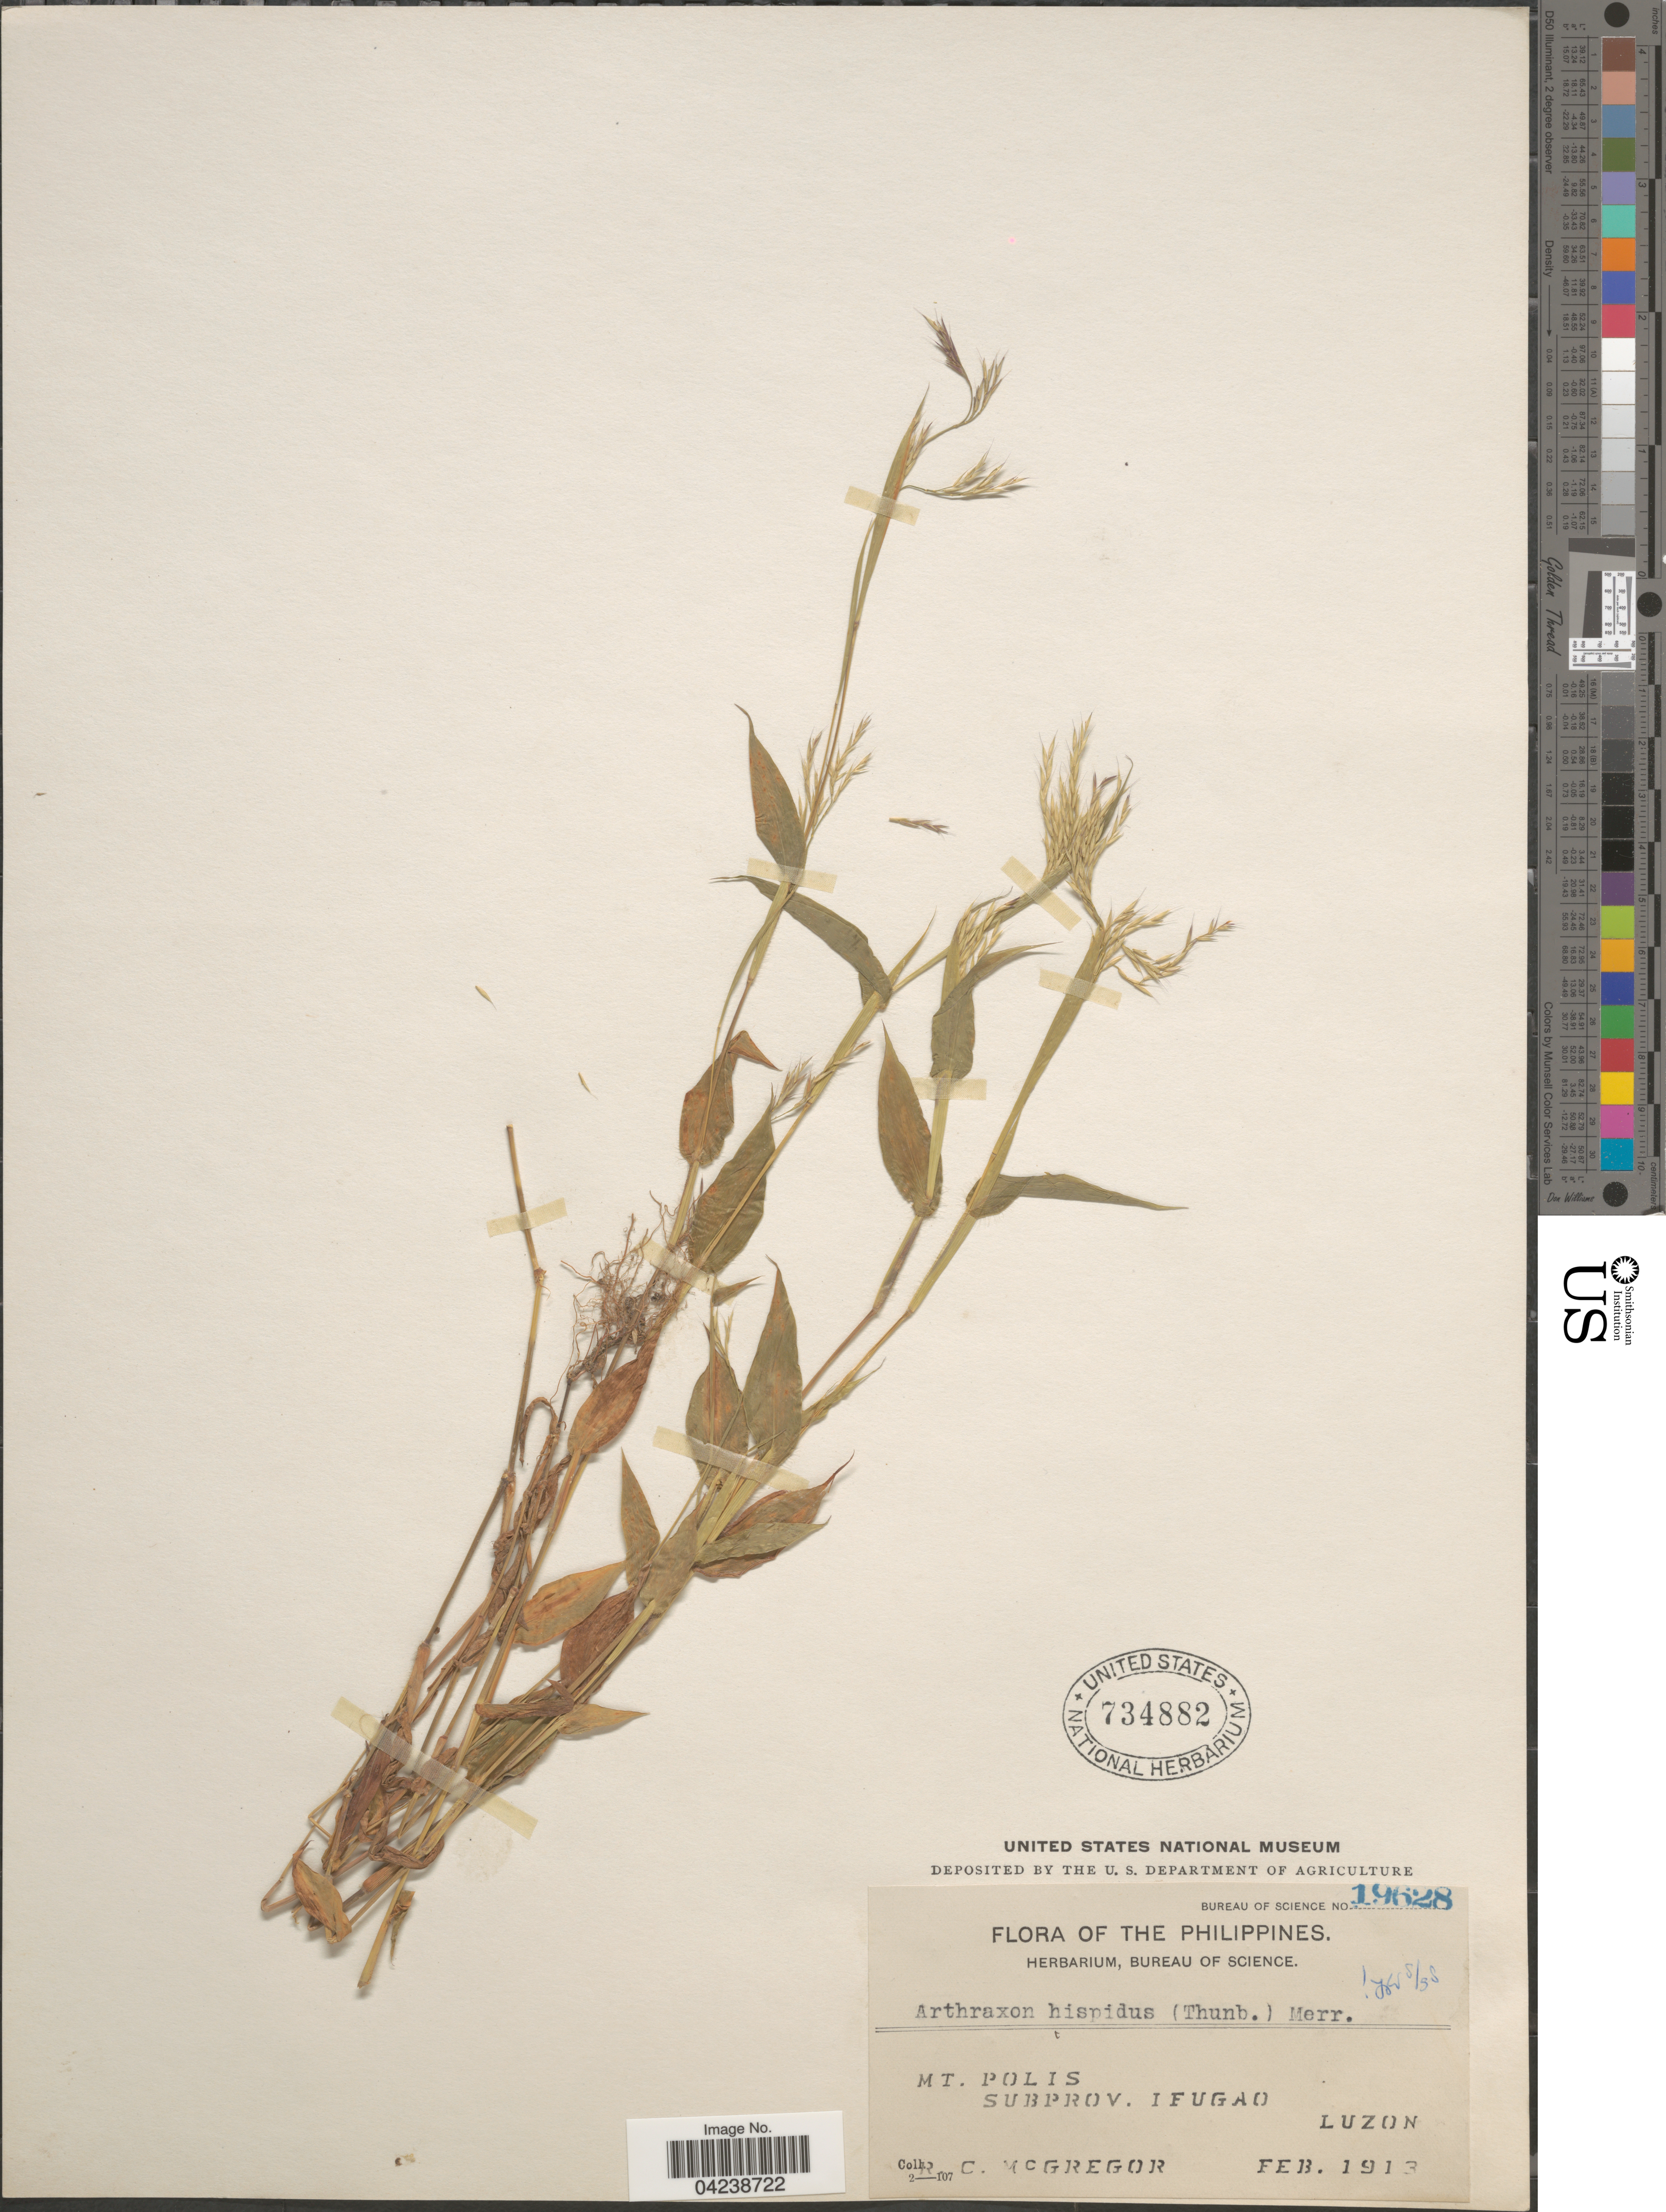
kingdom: Plantae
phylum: Tracheophyta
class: Liliopsida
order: Poales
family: Poaceae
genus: Arthraxon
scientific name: Arthraxon hispidus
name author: (Thunb.) Makino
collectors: R. C. McGregor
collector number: Bureau Of Science 19628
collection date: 1913-02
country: Philippines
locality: Mt. Polis. Subprov. Ifugao. Luzon.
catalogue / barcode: US 734882